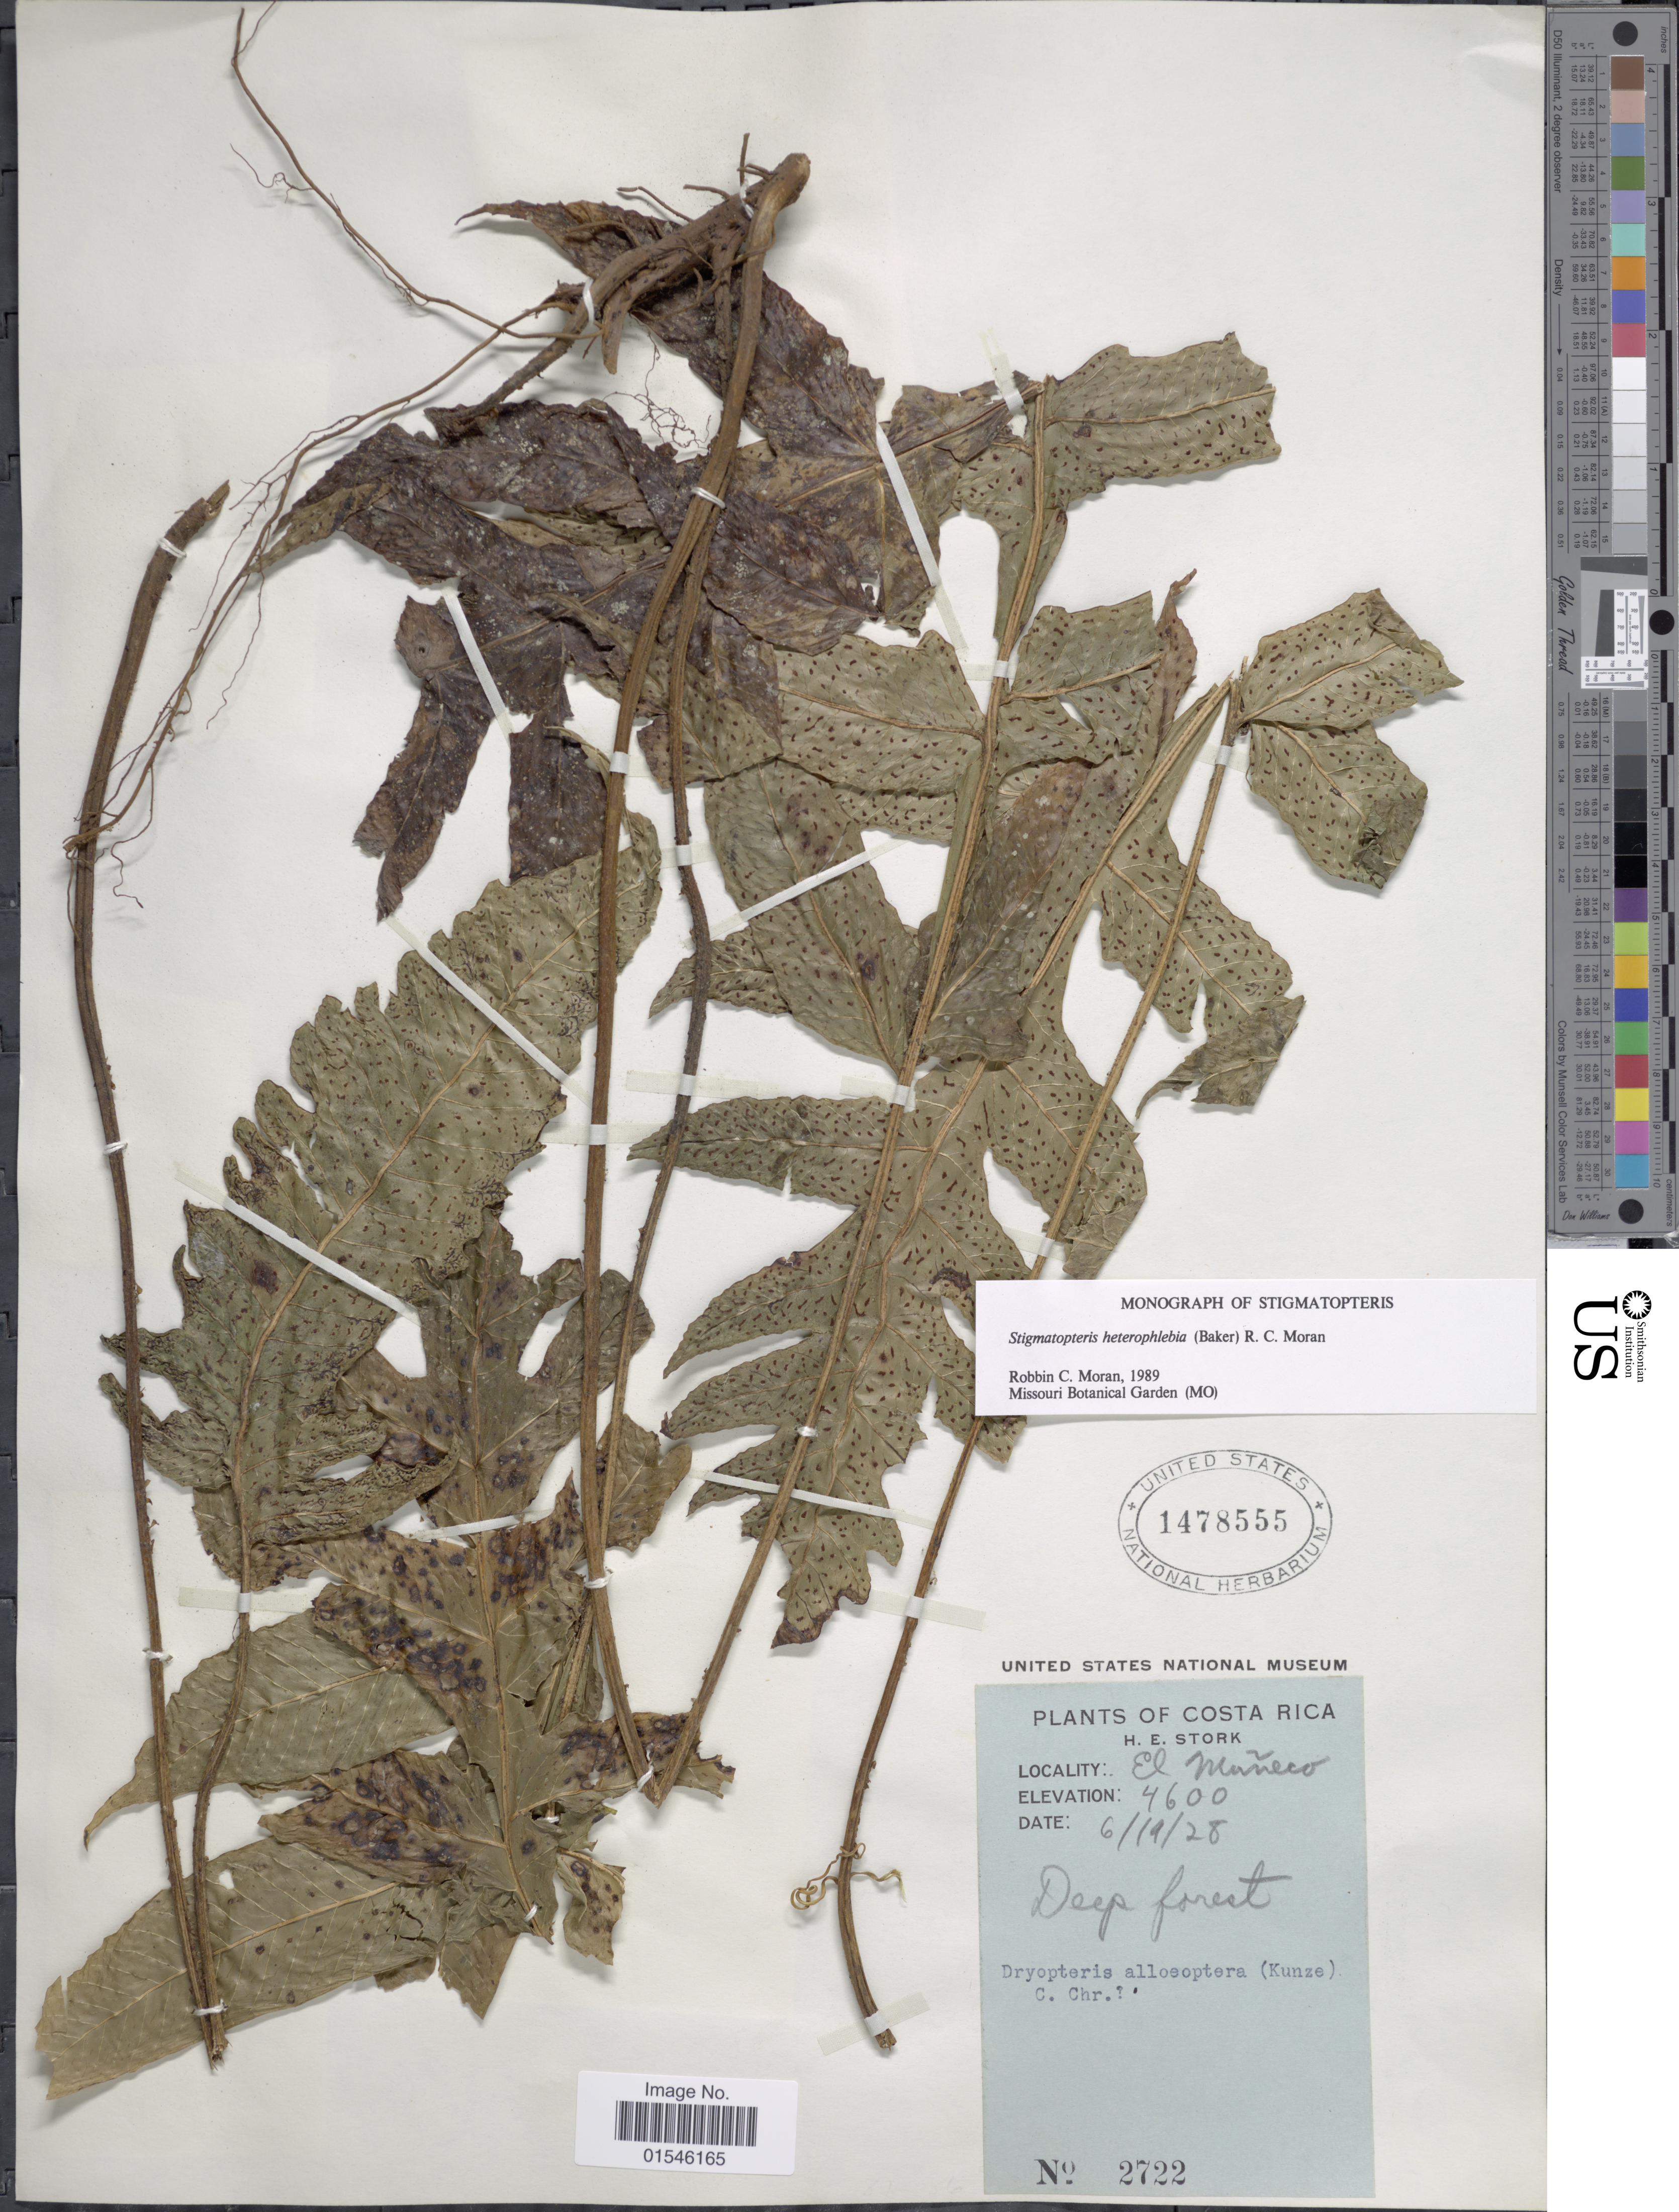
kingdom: Plantae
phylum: Tracheophyta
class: Polypodiopsida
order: Polypodiales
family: Dryopteridaceae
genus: Stigmatopteris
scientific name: Stigmatopteris heterophlebia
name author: (Baker) R.C. Moran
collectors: H. E. Stork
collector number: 2722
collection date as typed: Transcribed d/m/y: 19/6/28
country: Costa Rica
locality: El Muñeco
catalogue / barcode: US 1478555